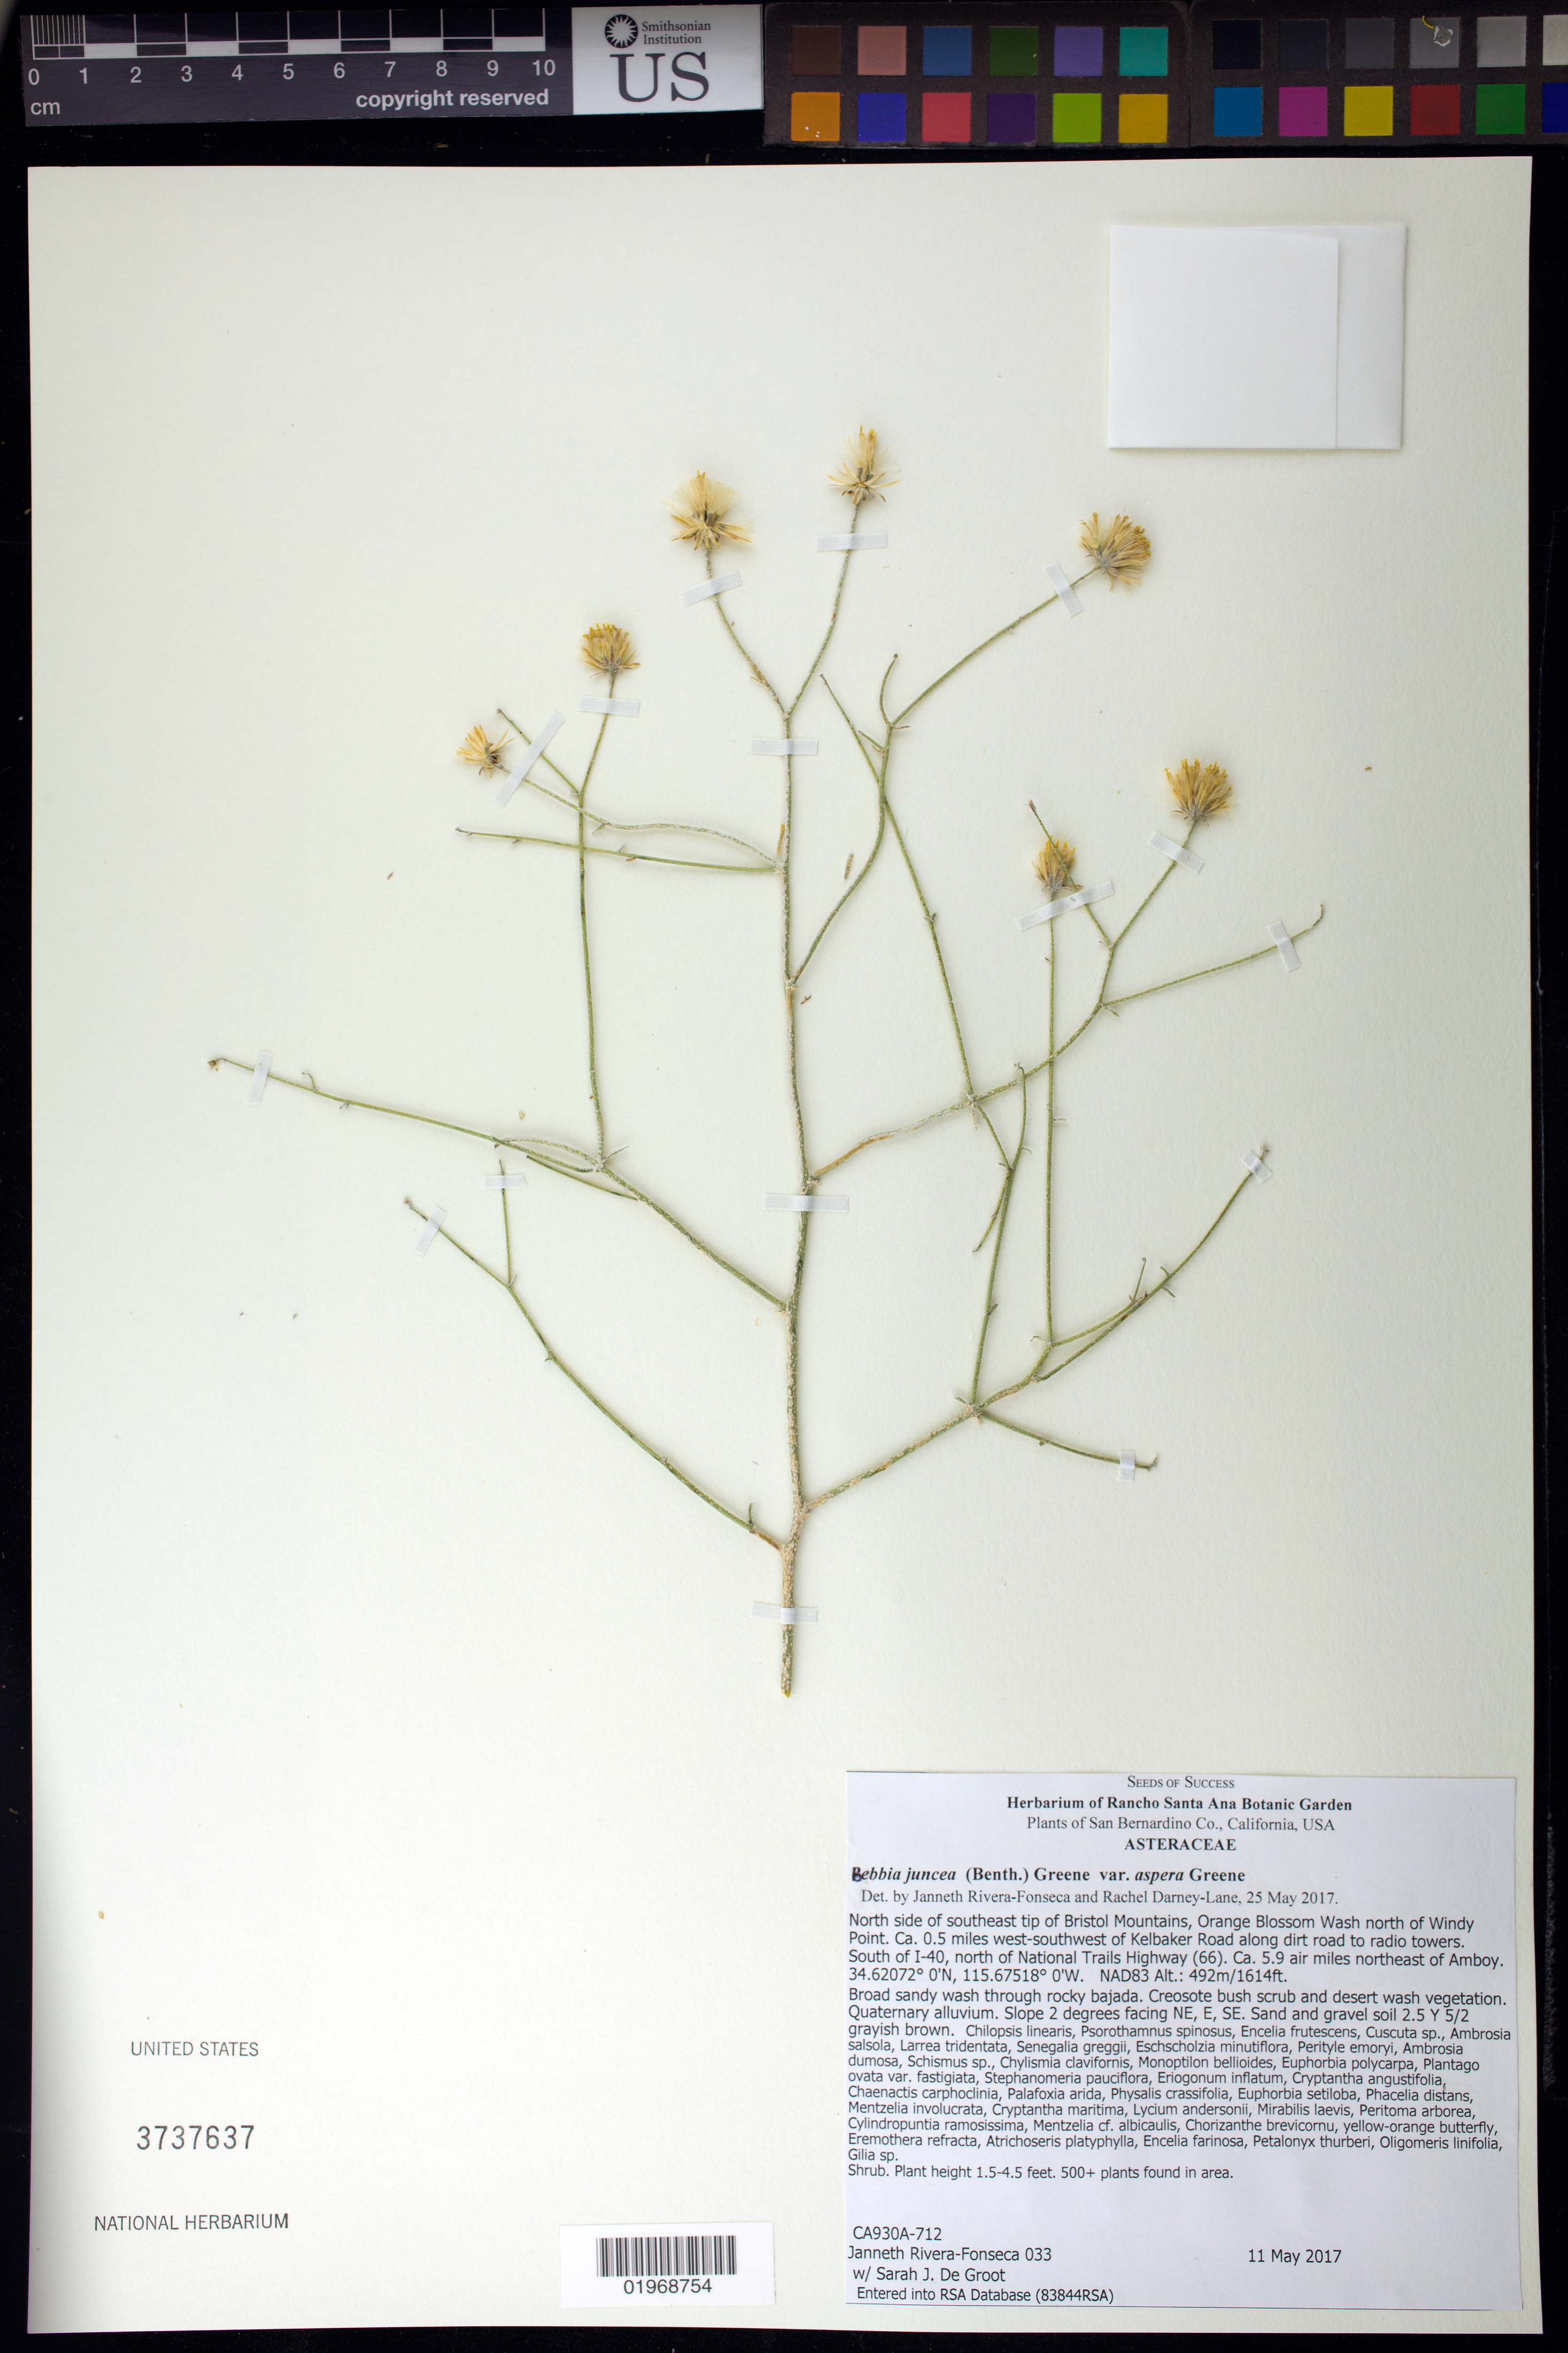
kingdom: Plantae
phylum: Tracheophyta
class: Magnoliopsida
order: Asterales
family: Asteraceae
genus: Bebbia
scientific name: Bebbia juncea var. aspera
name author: Greene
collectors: J. Rivera & S. De Groot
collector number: CA930A-712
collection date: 2017-05-11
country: United States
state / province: California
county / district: San Bernardino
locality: N side of SE tip of Bristol Mts, Orange Blossom Wash N of Windy Point, N of National Trails Hwy (66), 5.9 air miles NE of Amboy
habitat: Broad sandy wash through rocky bajada. Creosote bush scrub and desert wash vegetation.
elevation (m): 492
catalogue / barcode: US 3737637